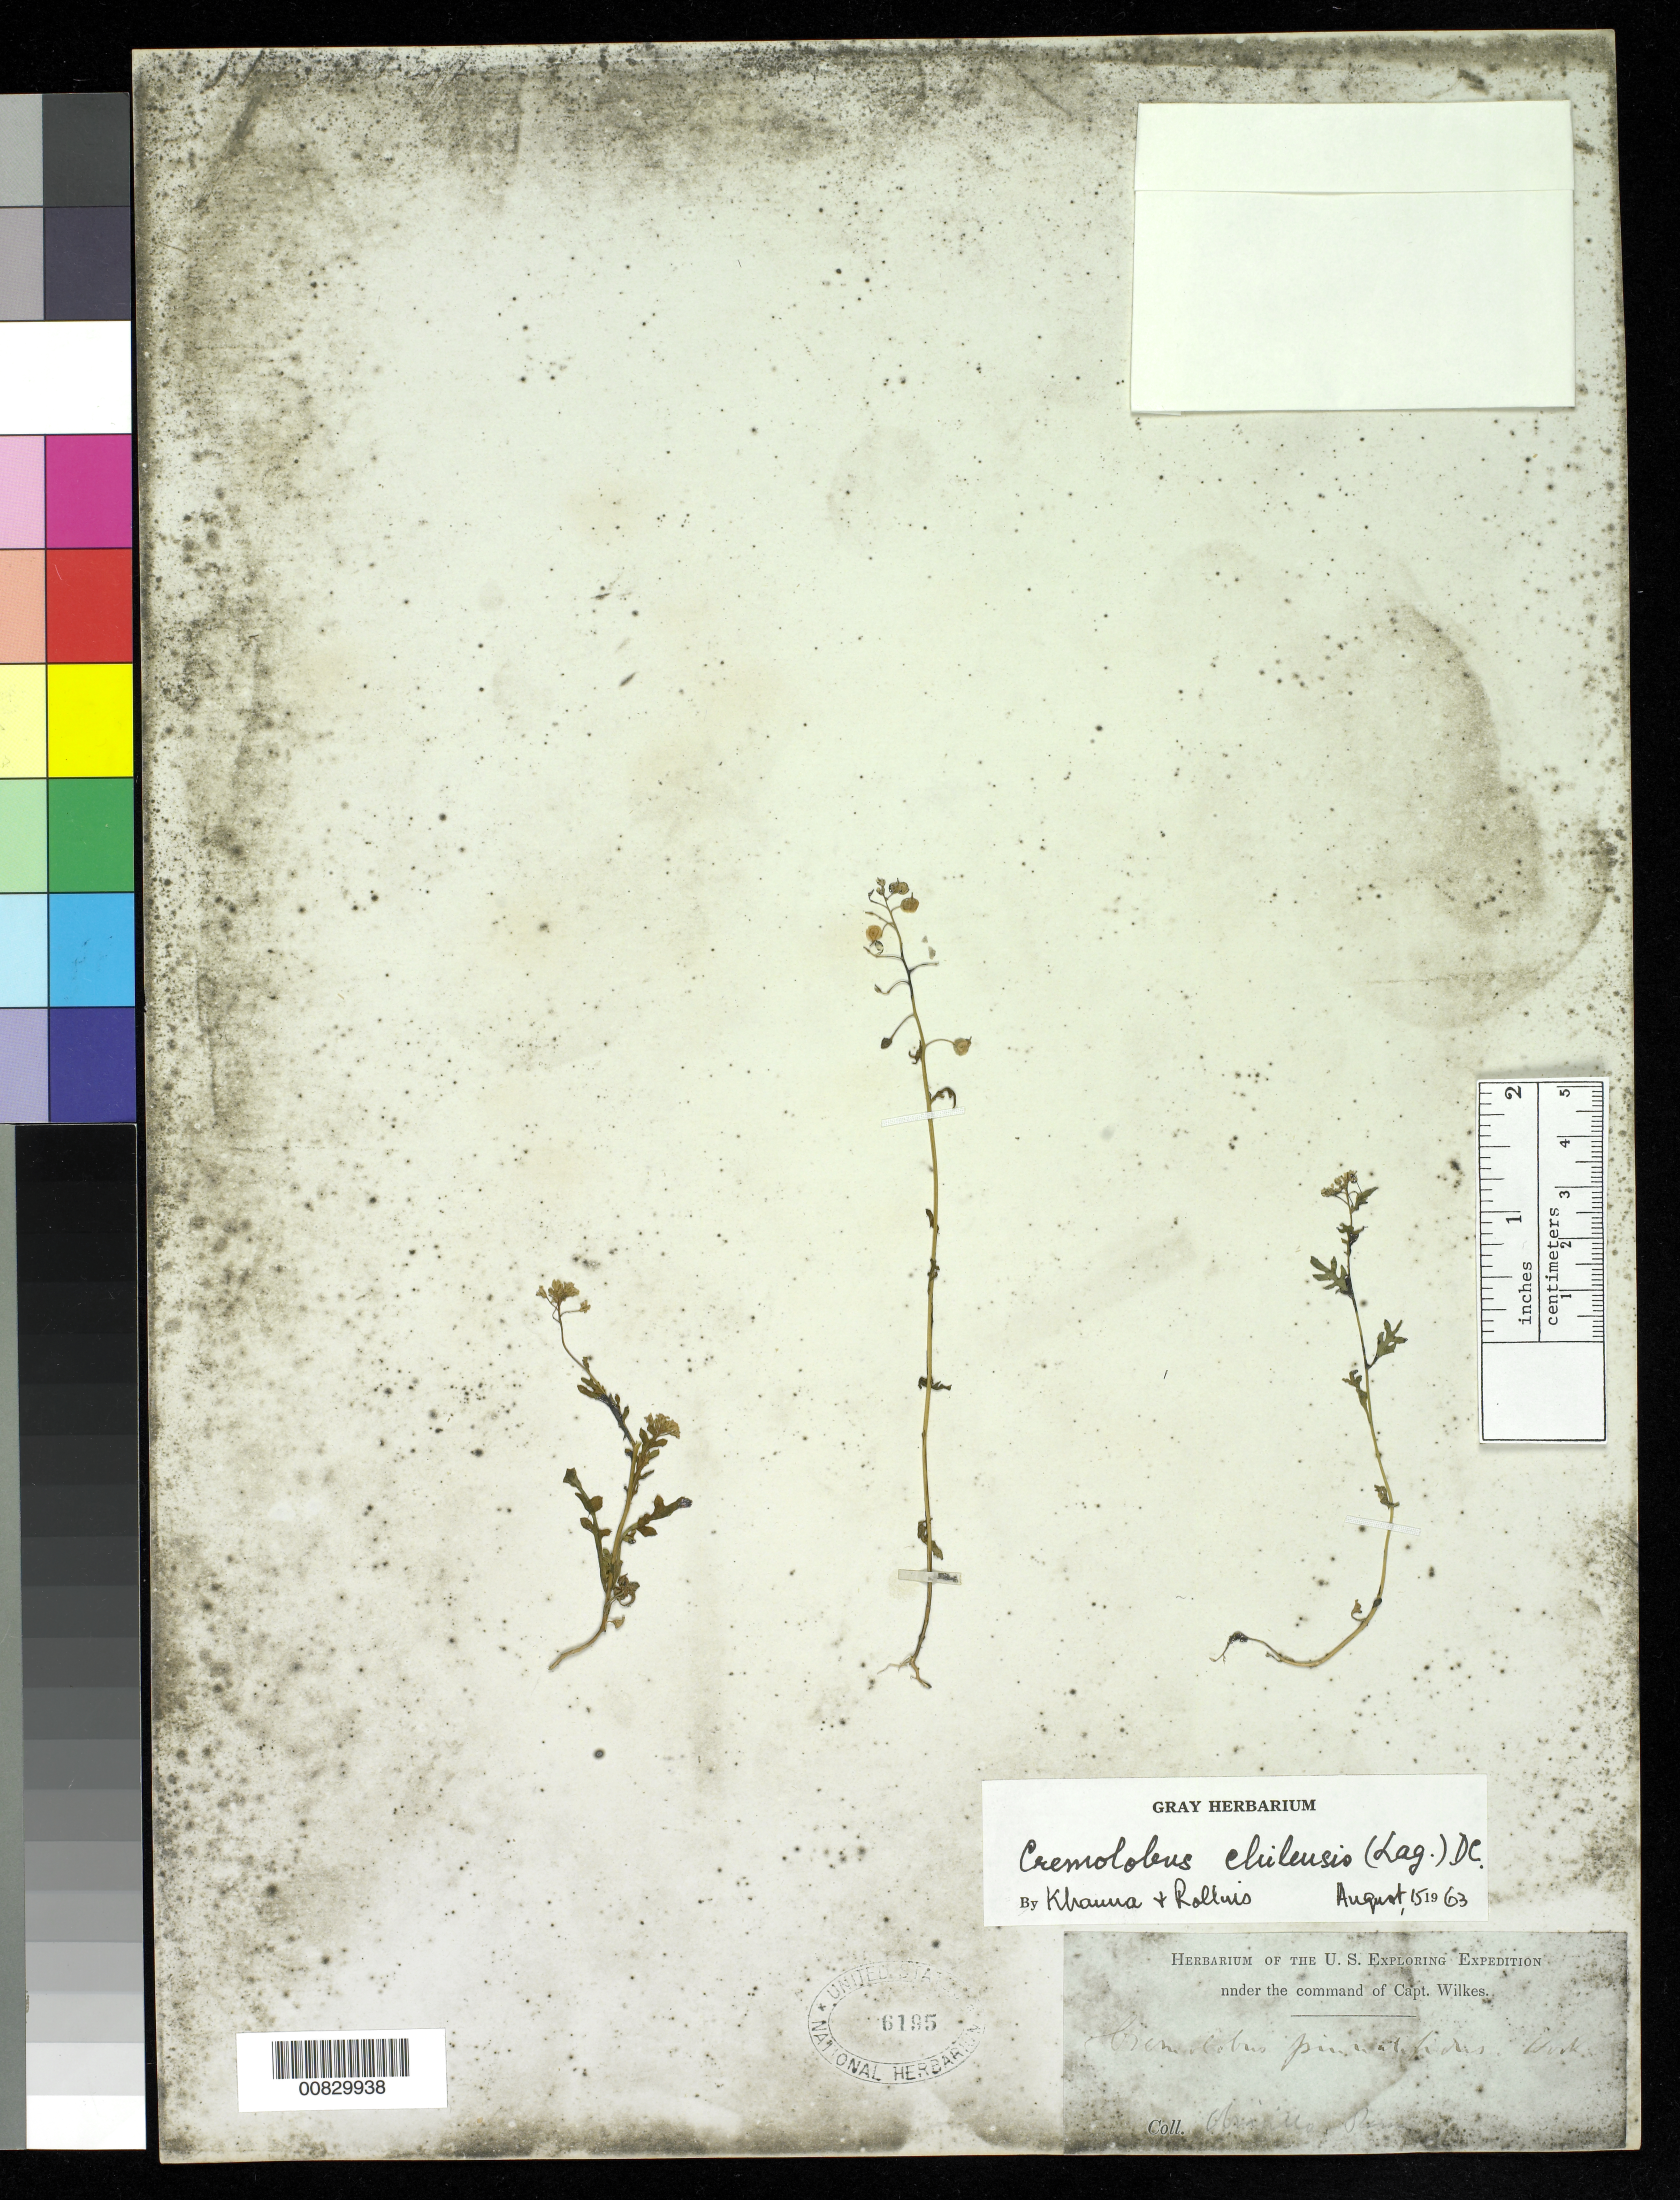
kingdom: Plantae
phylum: Tracheophyta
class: Magnoliopsida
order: Brassicales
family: Brassicaceae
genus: Cremolobus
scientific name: Cremolobus chilensis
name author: (Lag.) DC.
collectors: Wilkes Explor. Exped.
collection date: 1838/1842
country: Peru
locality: Obrajillo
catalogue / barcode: US 6195